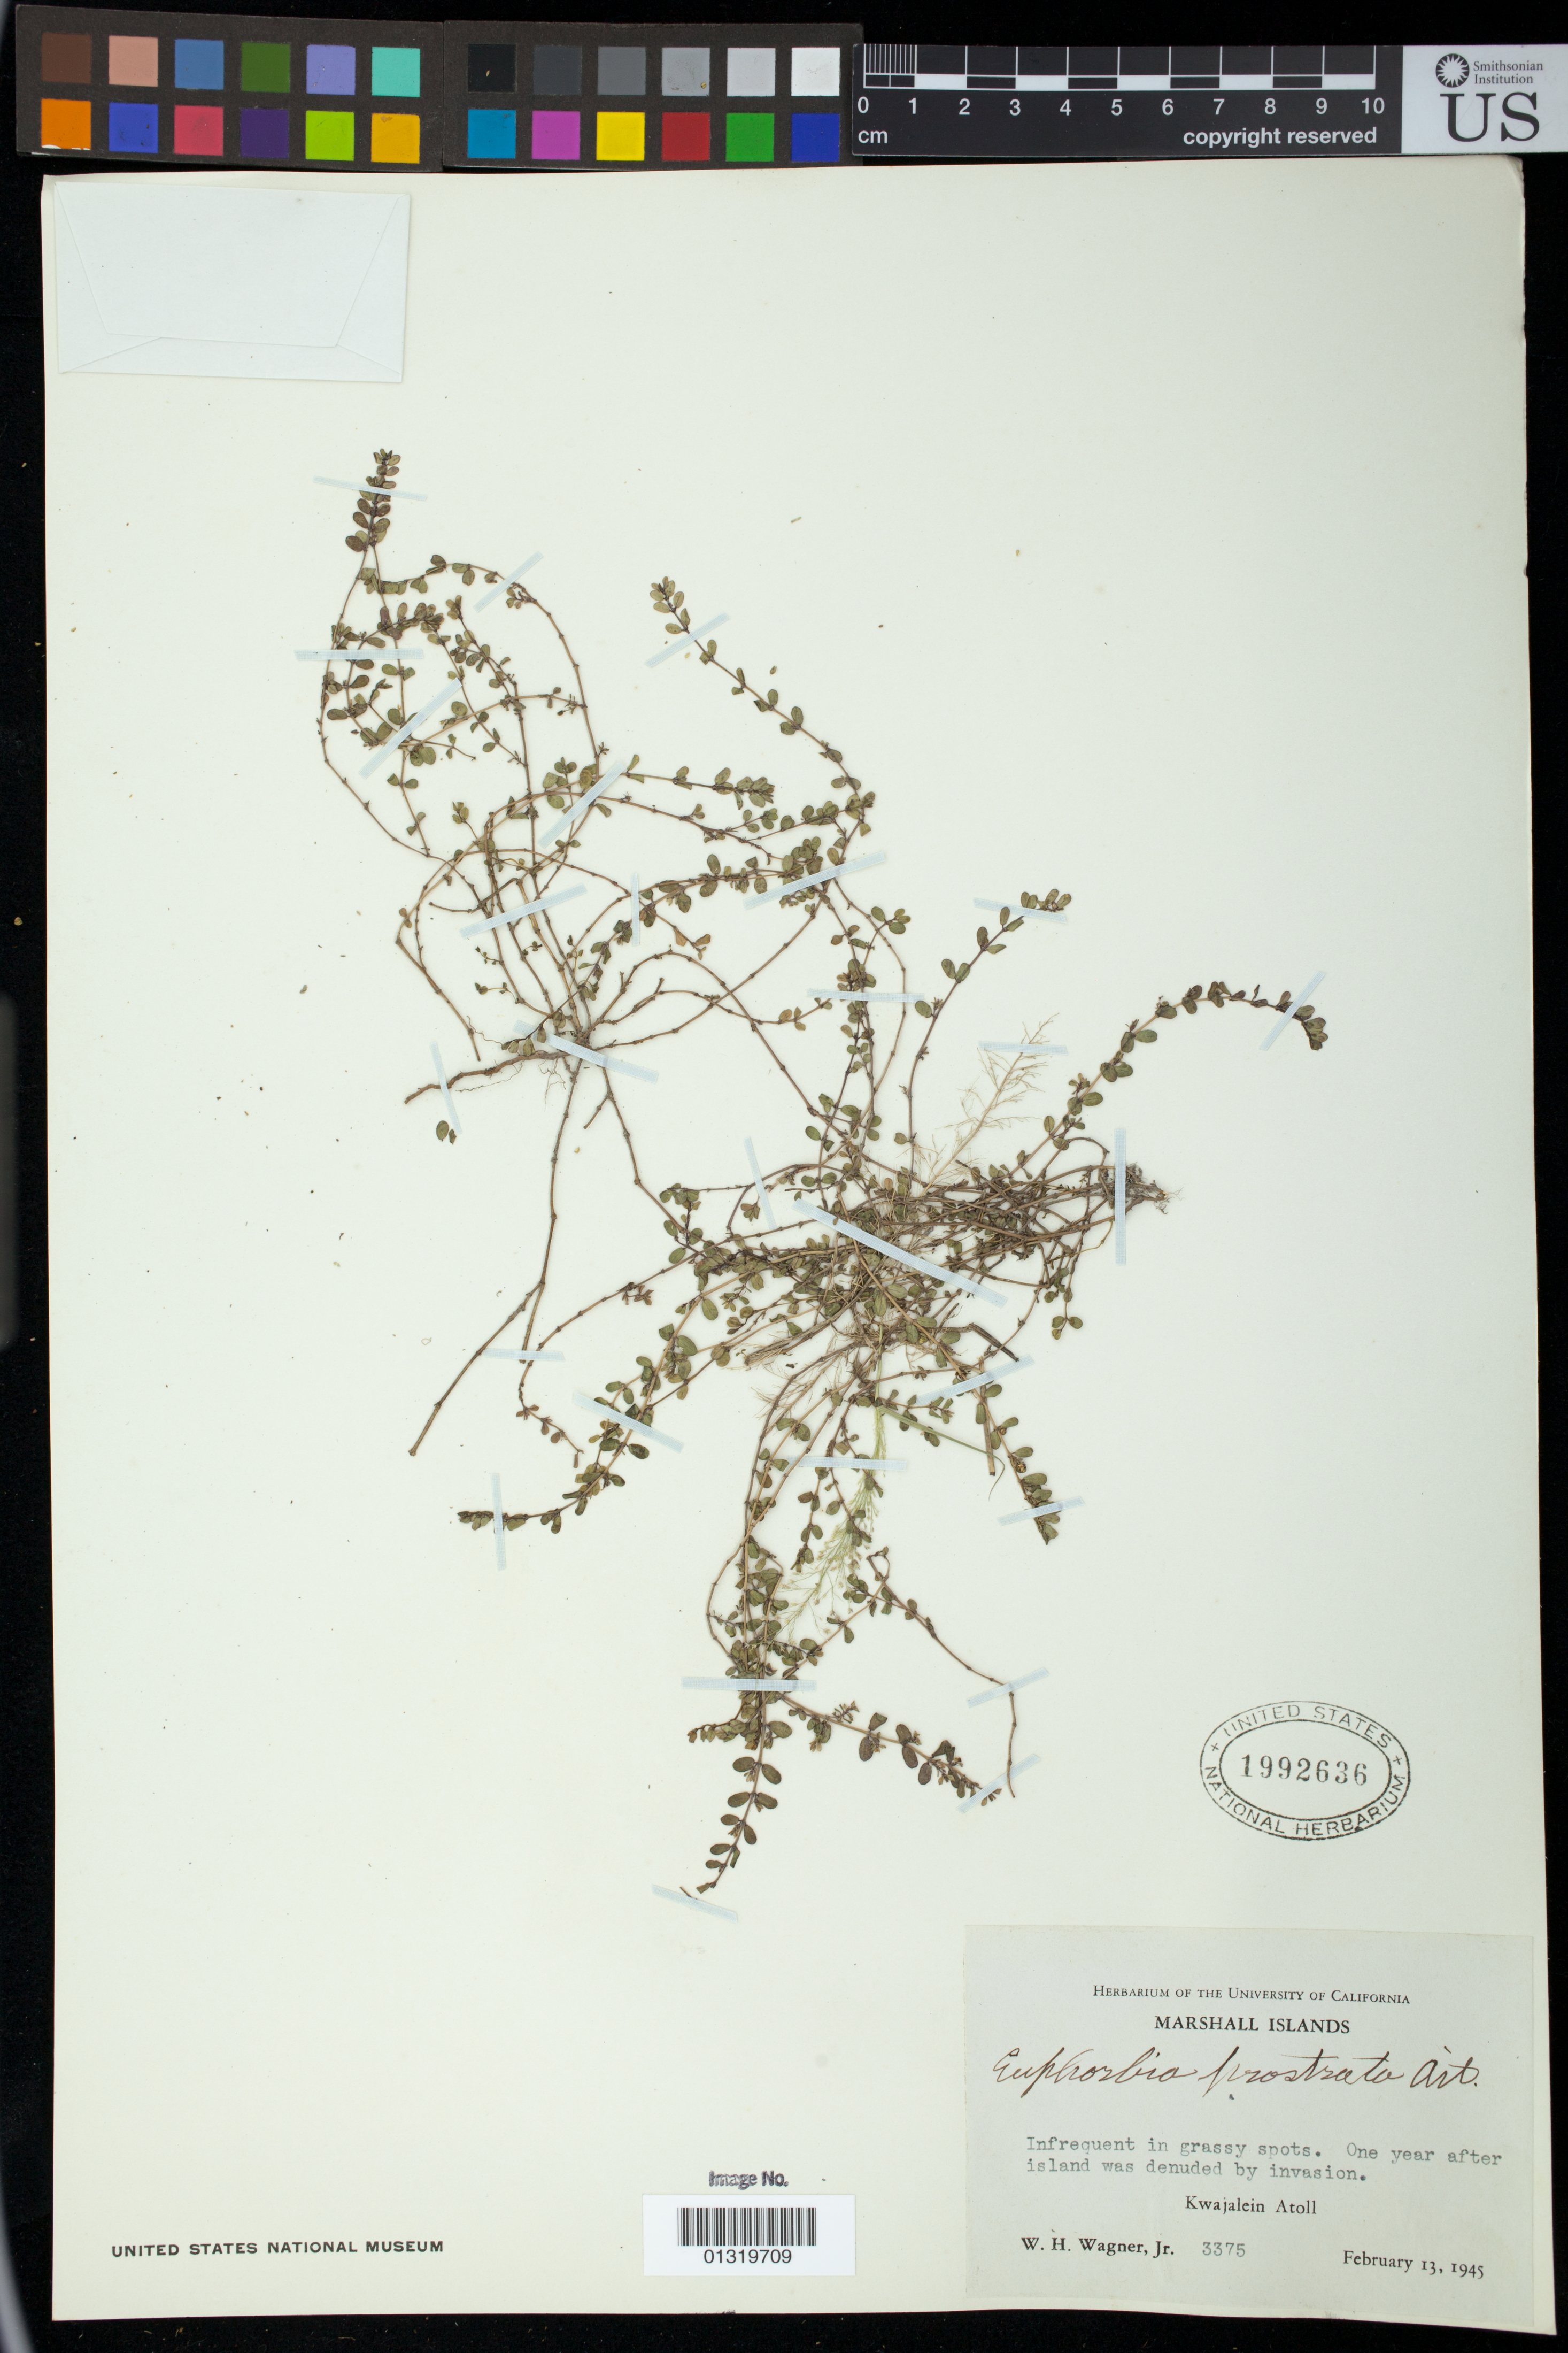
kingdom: Plantae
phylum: Tracheophyta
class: Magnoliopsida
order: Malpighiales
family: Euphorbiaceae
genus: Euphorbia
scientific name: Euphorbia prostrata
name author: Aiton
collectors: W. H. Wagner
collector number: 3375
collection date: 1945-02-13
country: Marshall Islands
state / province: Kwajalein Atoll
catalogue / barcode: US 1992636